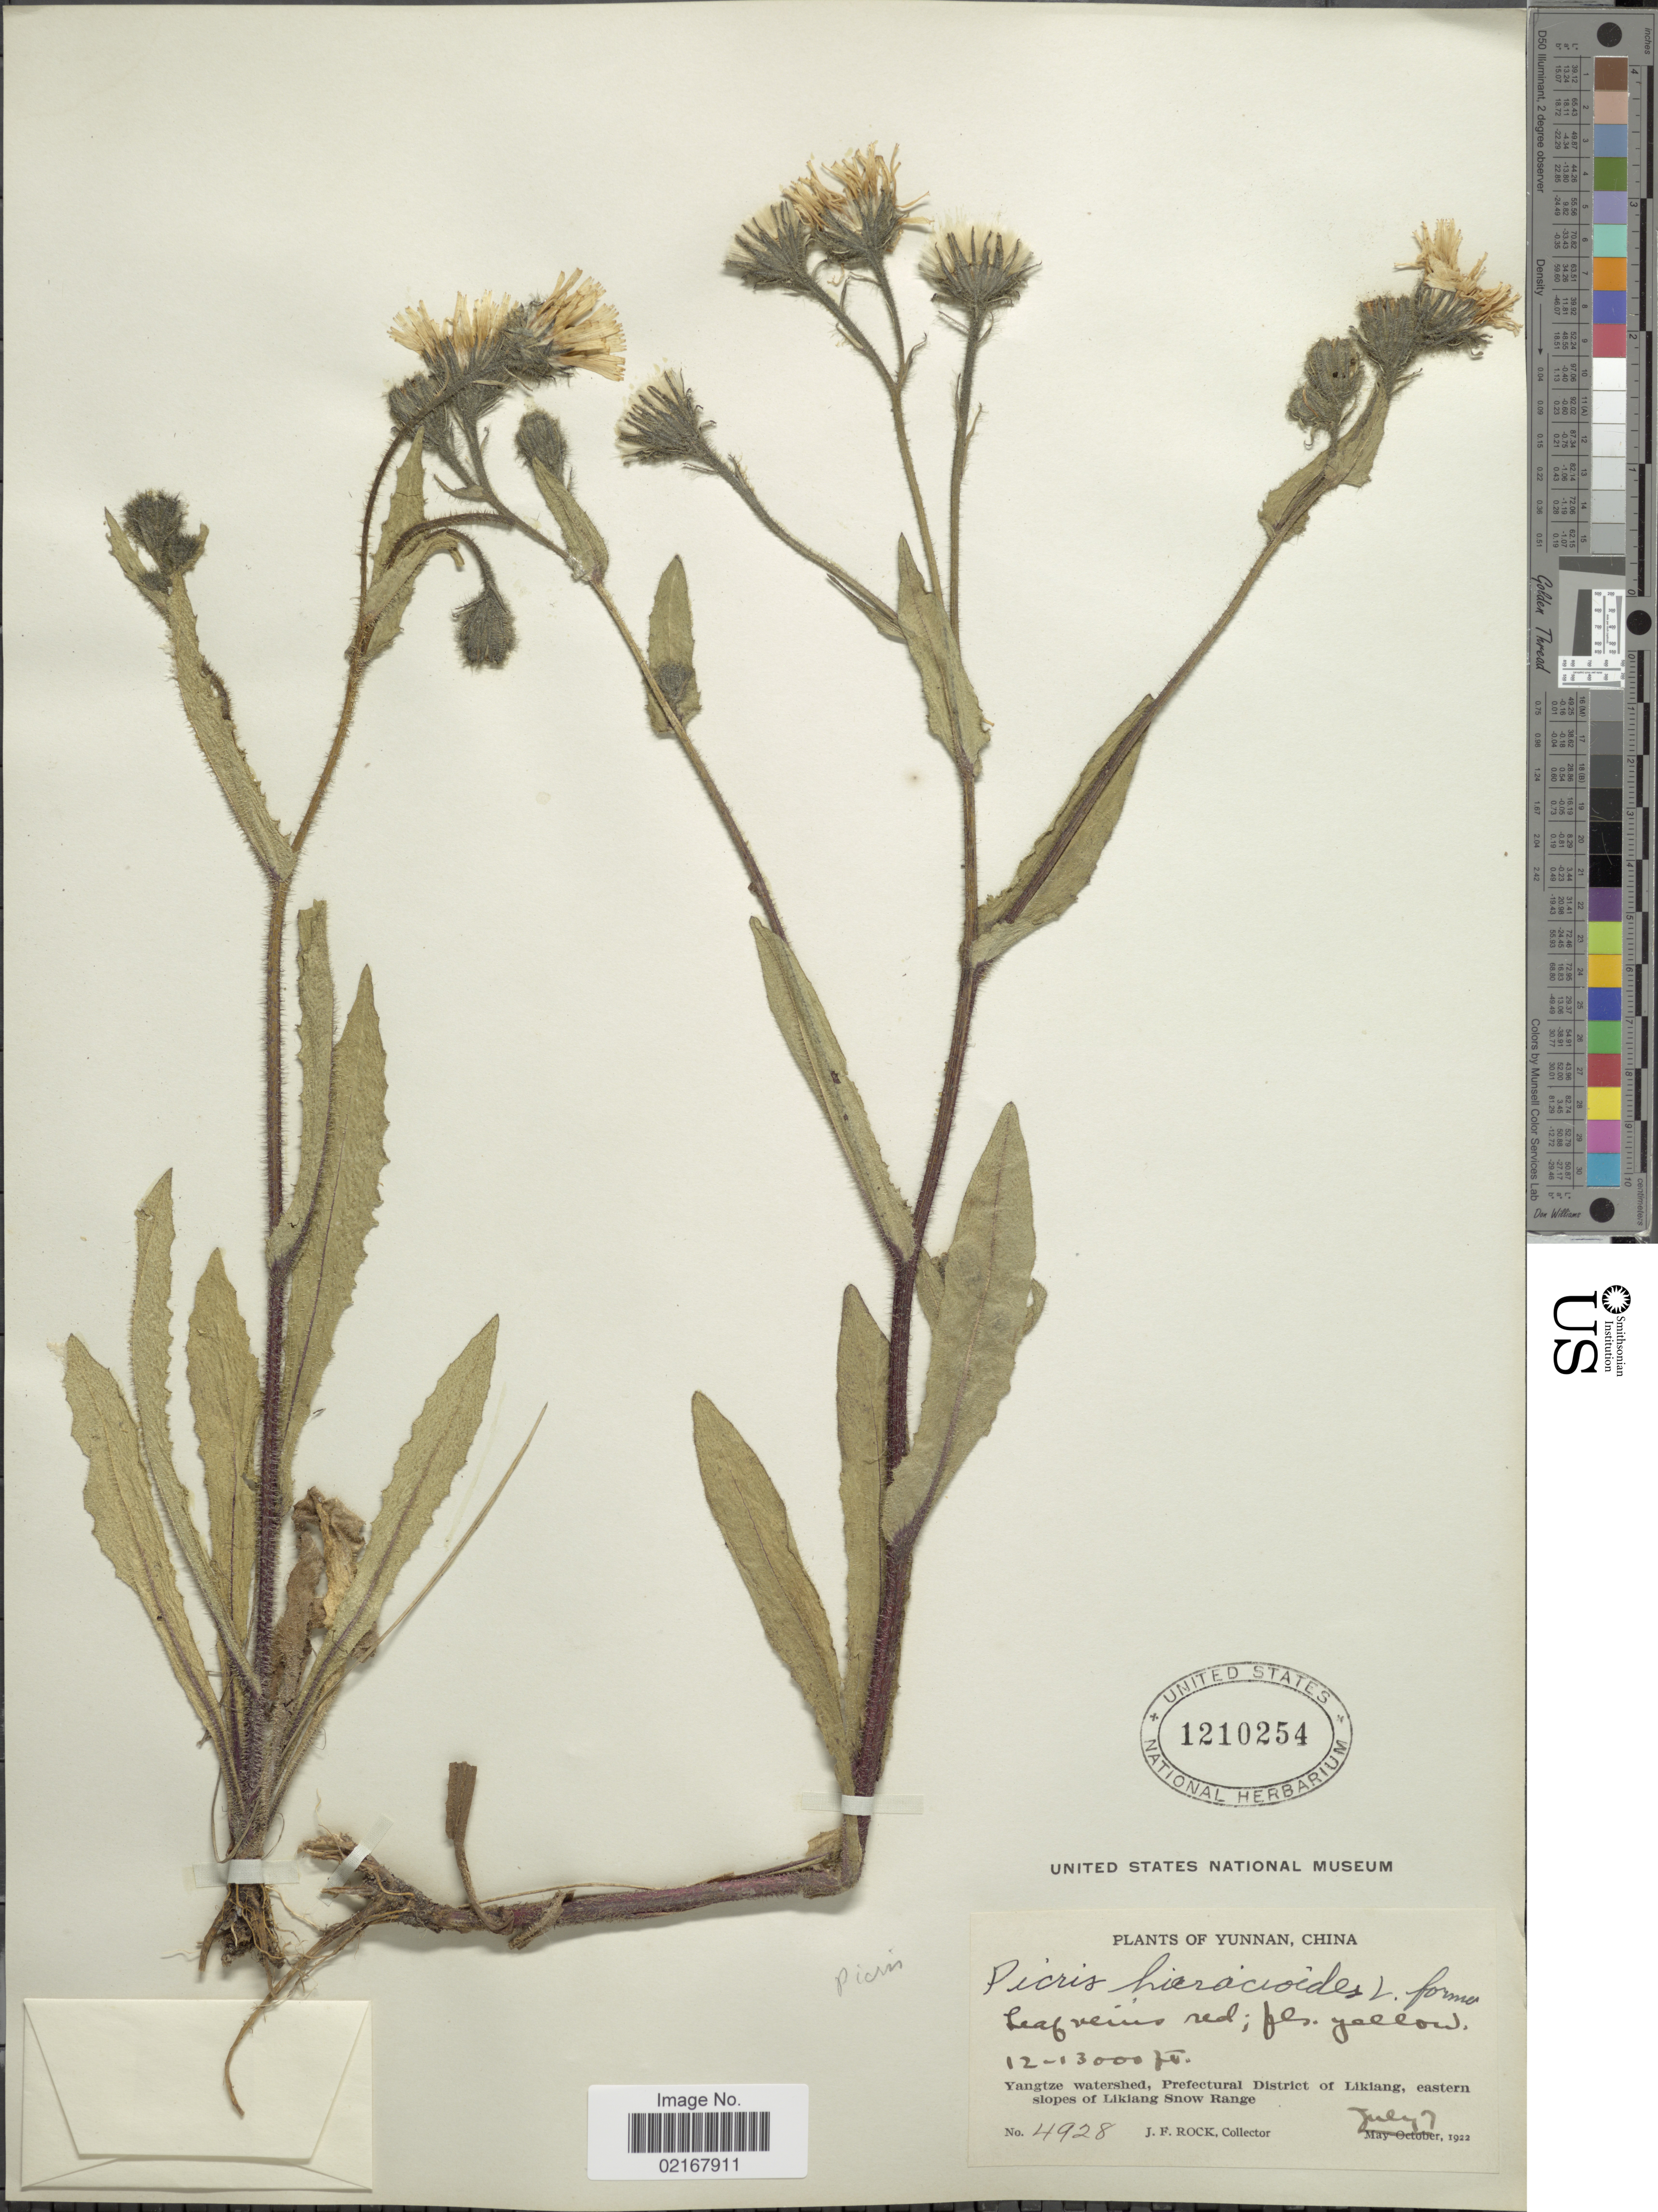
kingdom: Plantae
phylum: Tracheophyta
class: Magnoliopsida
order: Asterales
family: Asteraceae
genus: Picris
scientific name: Picris hieracioides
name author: L.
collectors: J. Rock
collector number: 4928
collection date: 1922-07-07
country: China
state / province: Yunnan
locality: Yangtze watershed, Prefectural District of Likiang, eastern slopes of Likiang Snow Range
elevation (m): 3658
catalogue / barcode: US 1210254